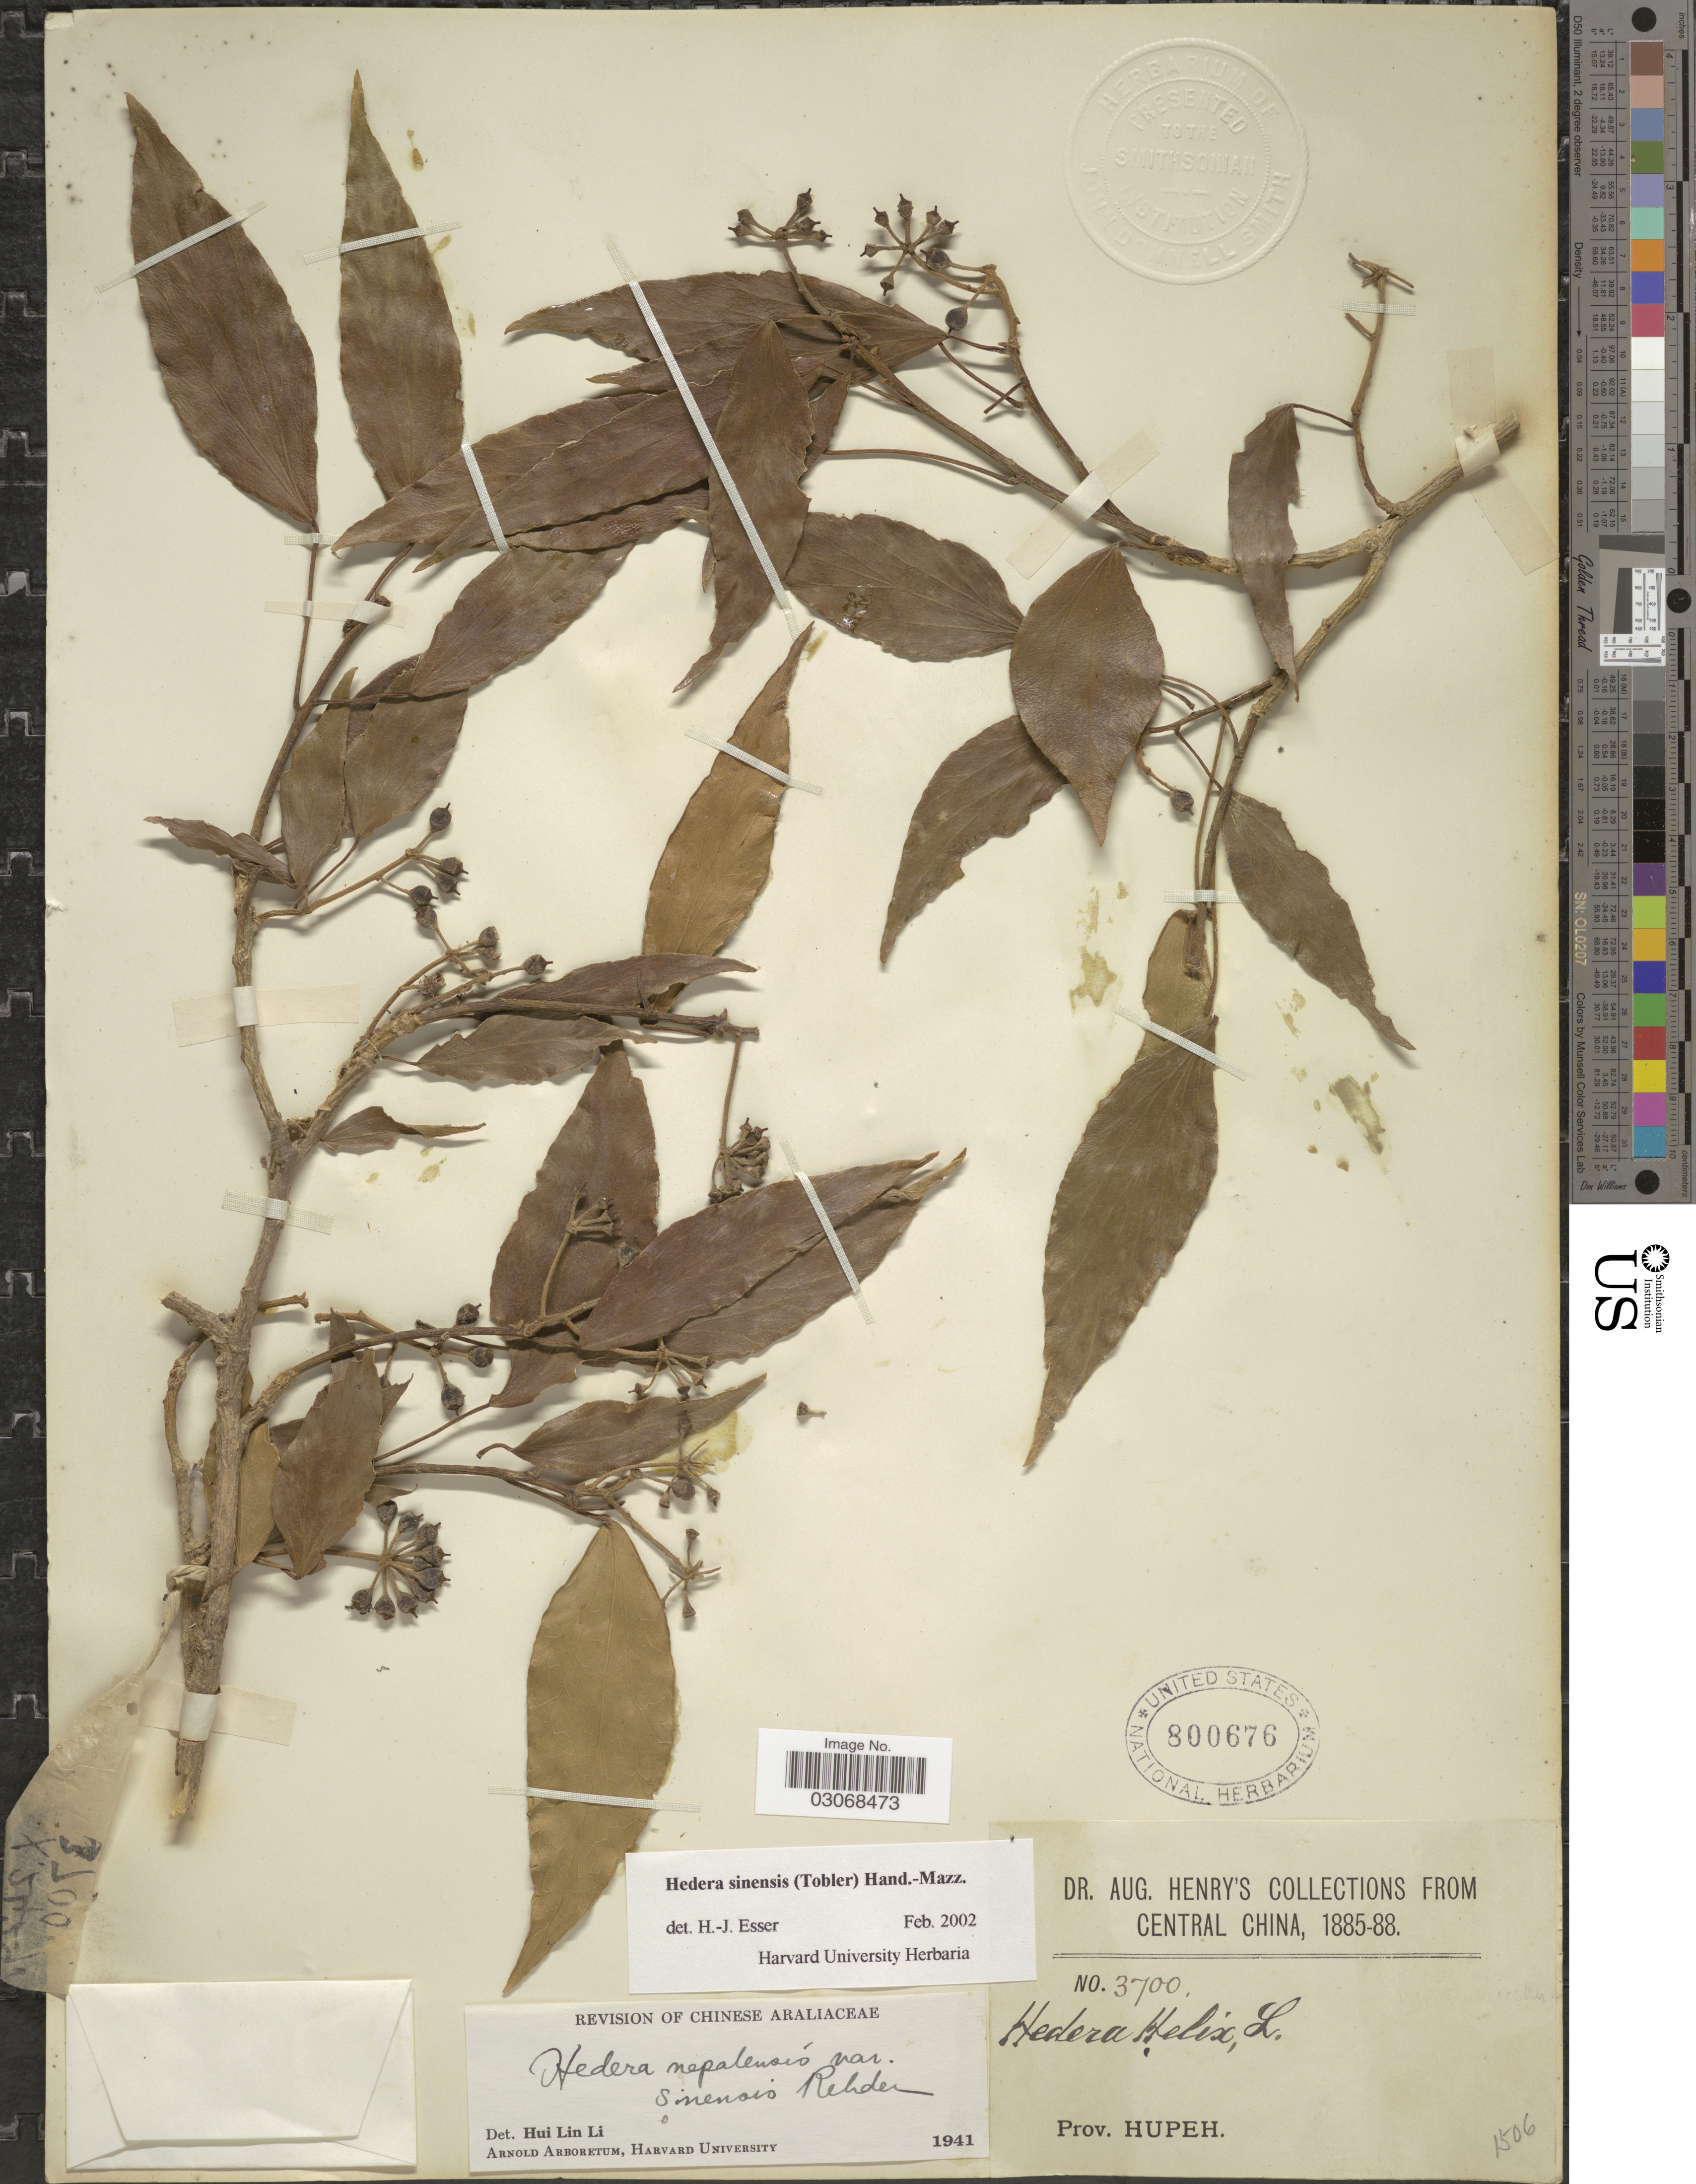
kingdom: Plantae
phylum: Tracheophyta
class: Magnoliopsida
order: Apiales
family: Araliaceae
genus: Hedera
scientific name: Hedera sinensis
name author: (Tobler) Hand.-Mazz.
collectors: A. Henry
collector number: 3700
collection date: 1885/1888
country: China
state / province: Hubei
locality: Central China, Prov. Hupeh.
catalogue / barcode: US 800676